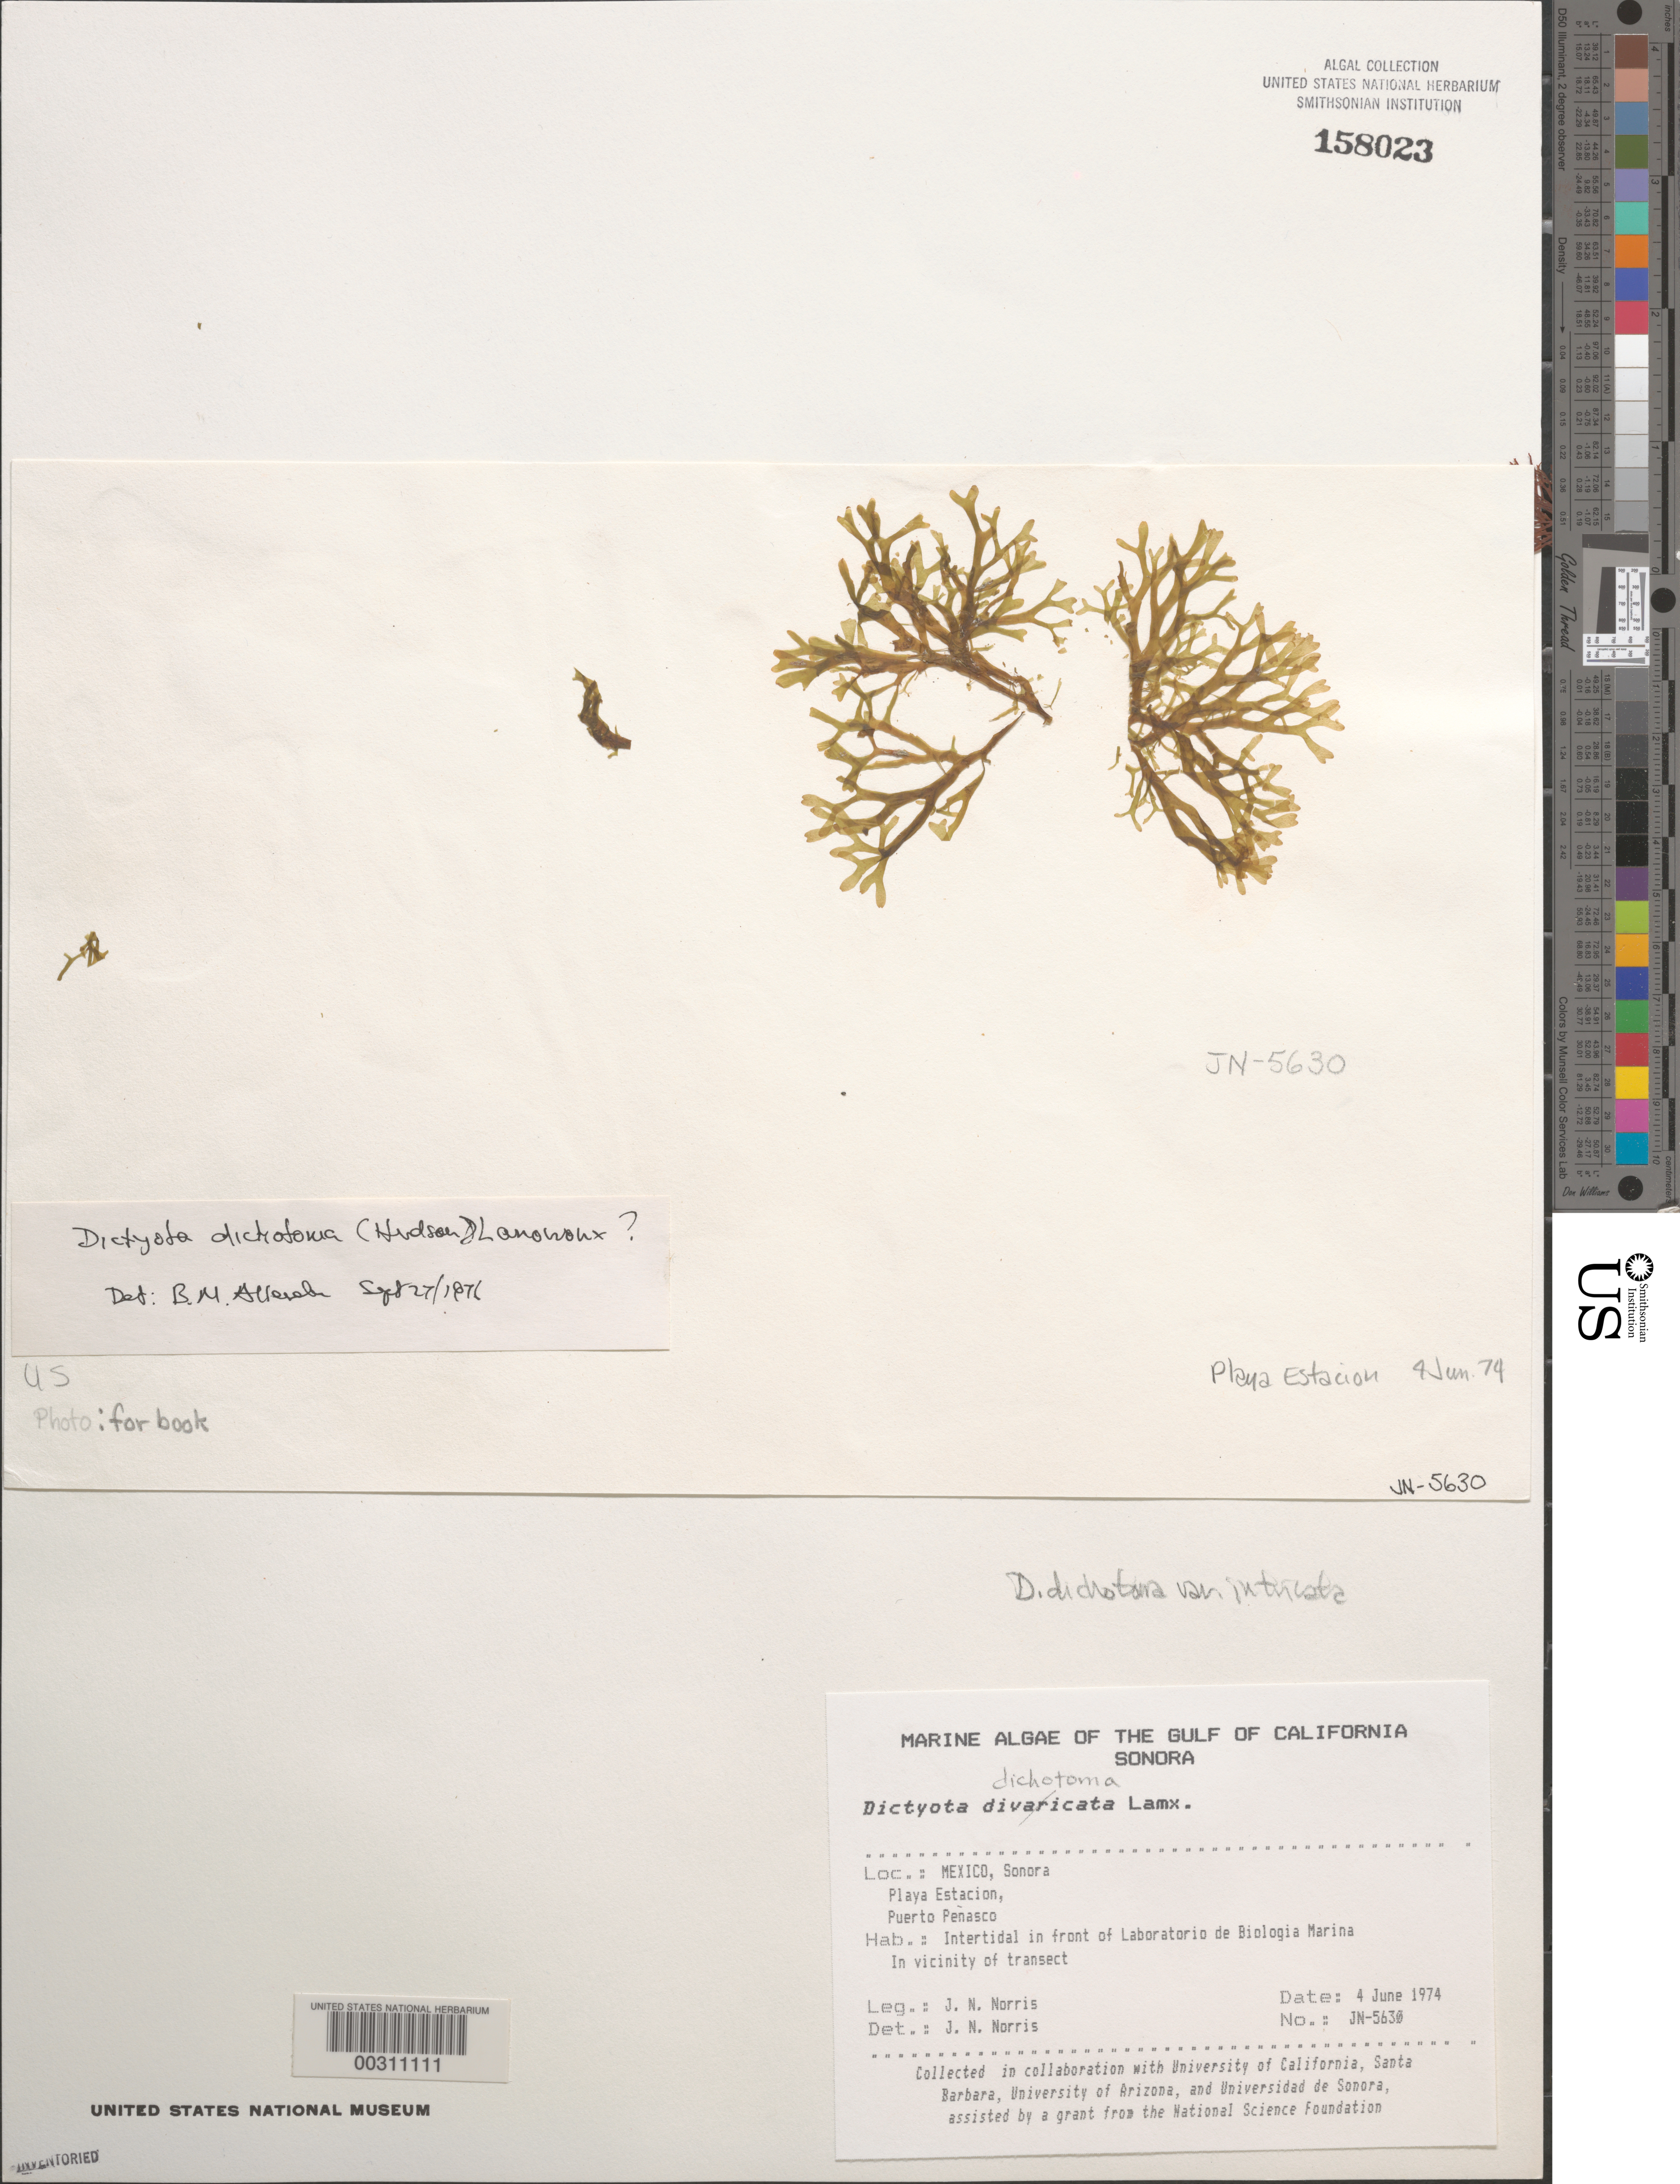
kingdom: Chromista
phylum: Ochrophyta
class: Phaeophyceae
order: Dictyotales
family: Dictyotaceae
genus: Dictyota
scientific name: Dictyota dichotoma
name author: (Huds.) J.V.Lamouroux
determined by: Norris, James N.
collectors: J. N. Norris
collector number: JN-5630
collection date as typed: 04 Jun 1974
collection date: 1974-06-04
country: Mexico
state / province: Sonora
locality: Playa Estacion, Puerto Penasco, marine laboratory shore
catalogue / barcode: US 158023